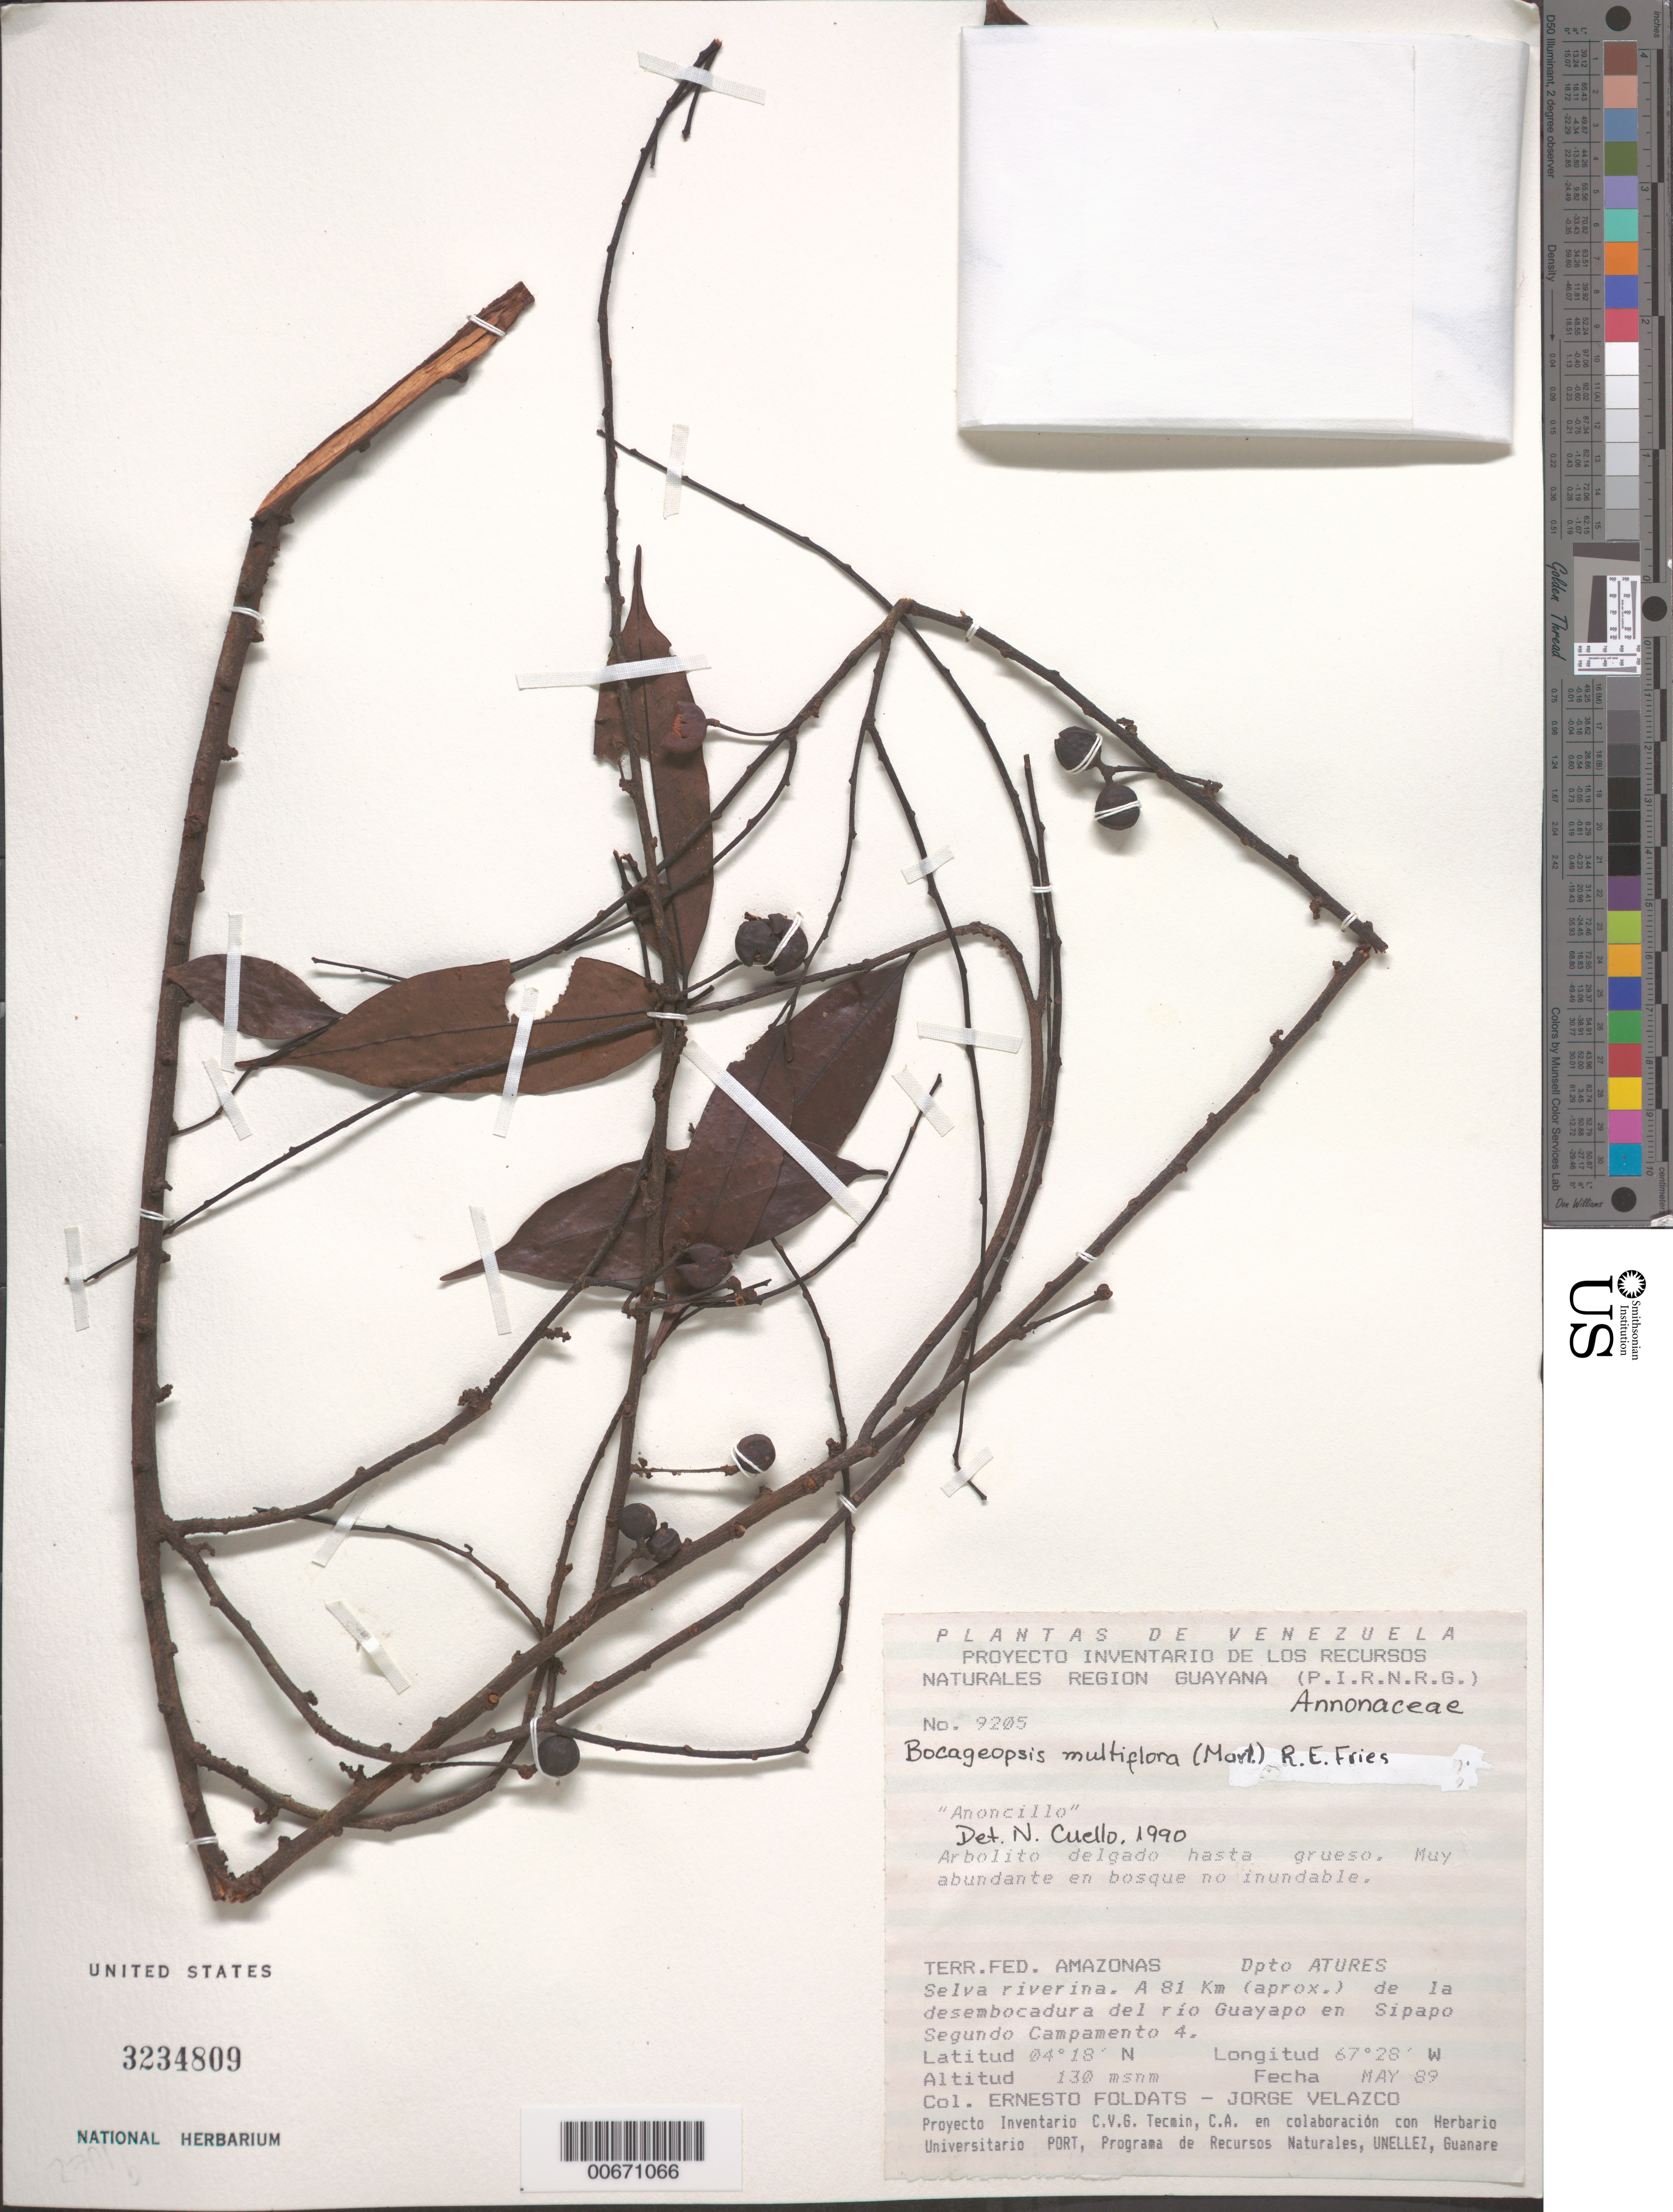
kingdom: Plantae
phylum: Tracheophyta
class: Magnoliopsida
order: Magnoliales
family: Annonaceae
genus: Bocageopsis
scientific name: Bocageopsis multiflora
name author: (Mart.) R.E. Fr.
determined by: Cuello, Nidia L.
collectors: E. Foldats & J. Velazco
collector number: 9205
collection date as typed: May-89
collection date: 1989-05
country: Venezuela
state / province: Amazonas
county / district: Atures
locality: Río Guayapo, 81 km de la desembocadura, en Sipapo Segundo Campamento 4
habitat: Selva riverina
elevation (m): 130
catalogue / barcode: US 3234809